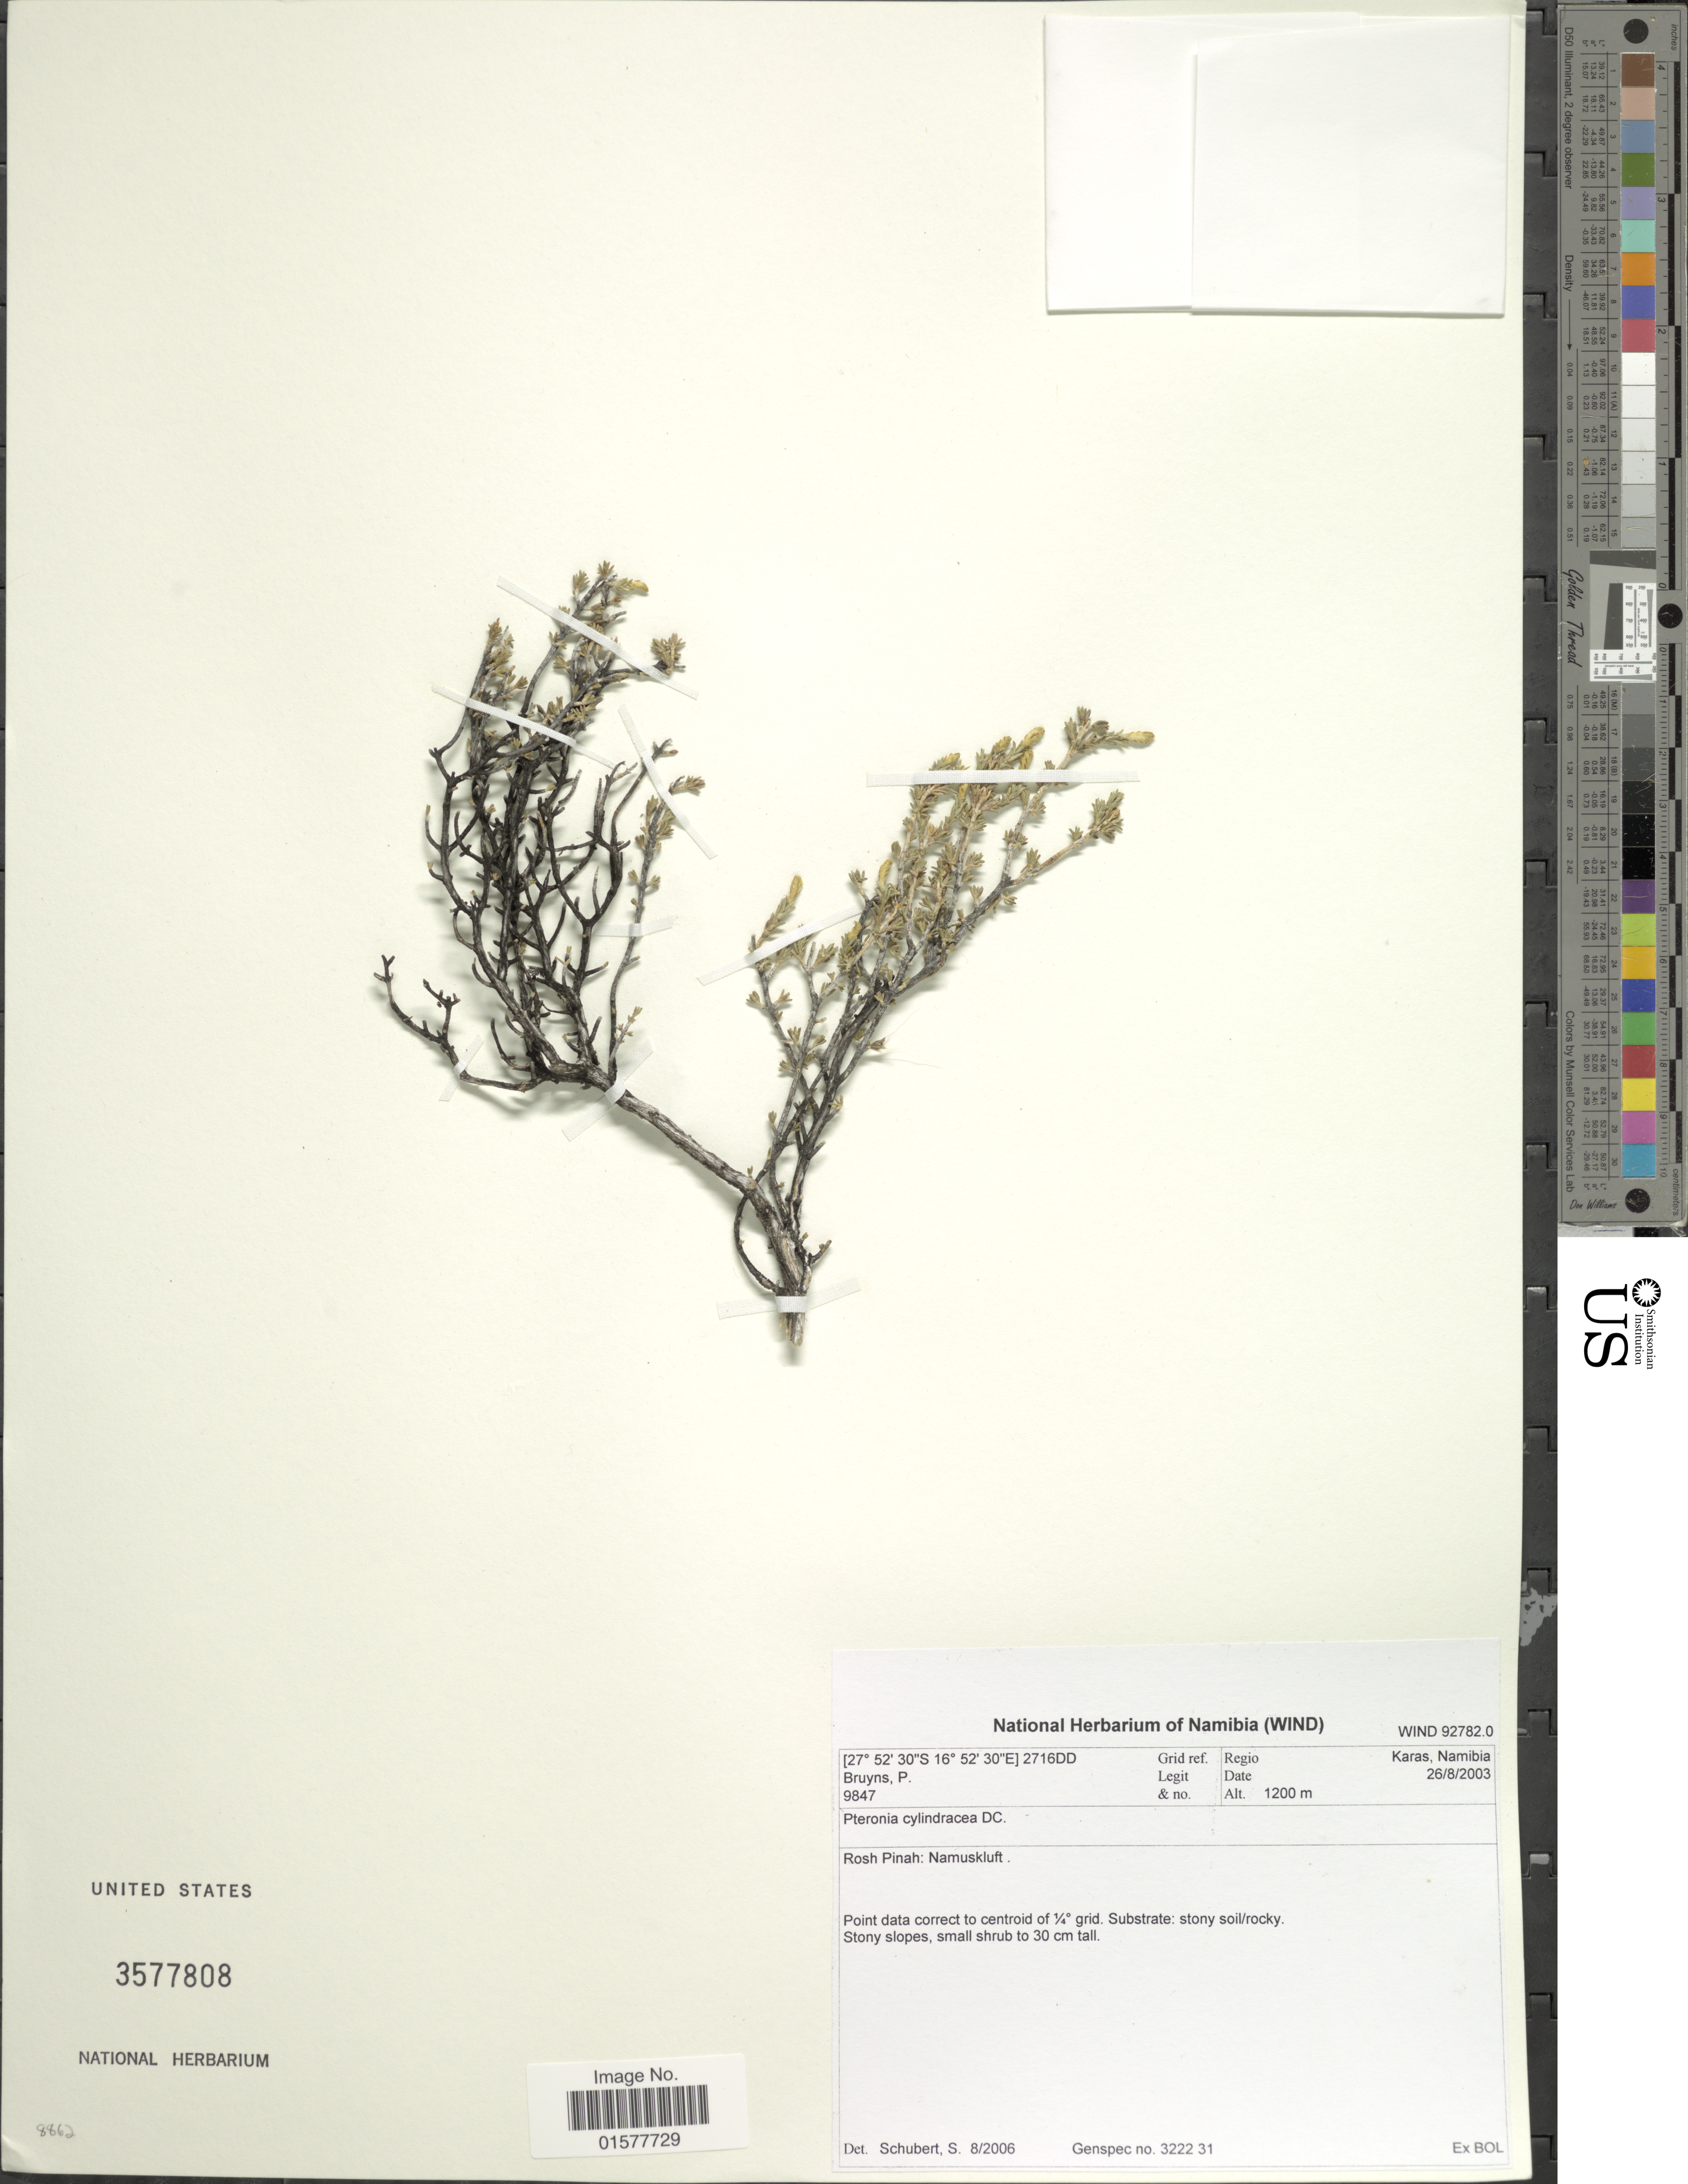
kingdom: Plantae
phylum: Tracheophyta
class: Magnoliopsida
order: Asterales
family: Asteraceae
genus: Pteronia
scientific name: Pteronia cylindracea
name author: DC.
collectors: P. Bruyns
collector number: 9847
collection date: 2003-08-26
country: Namibia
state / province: Karas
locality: Grid. ref. 2716DD, Regio Karas, Namibia, Rosh Pinah: Namuskluft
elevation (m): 1200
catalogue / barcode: US 3577808